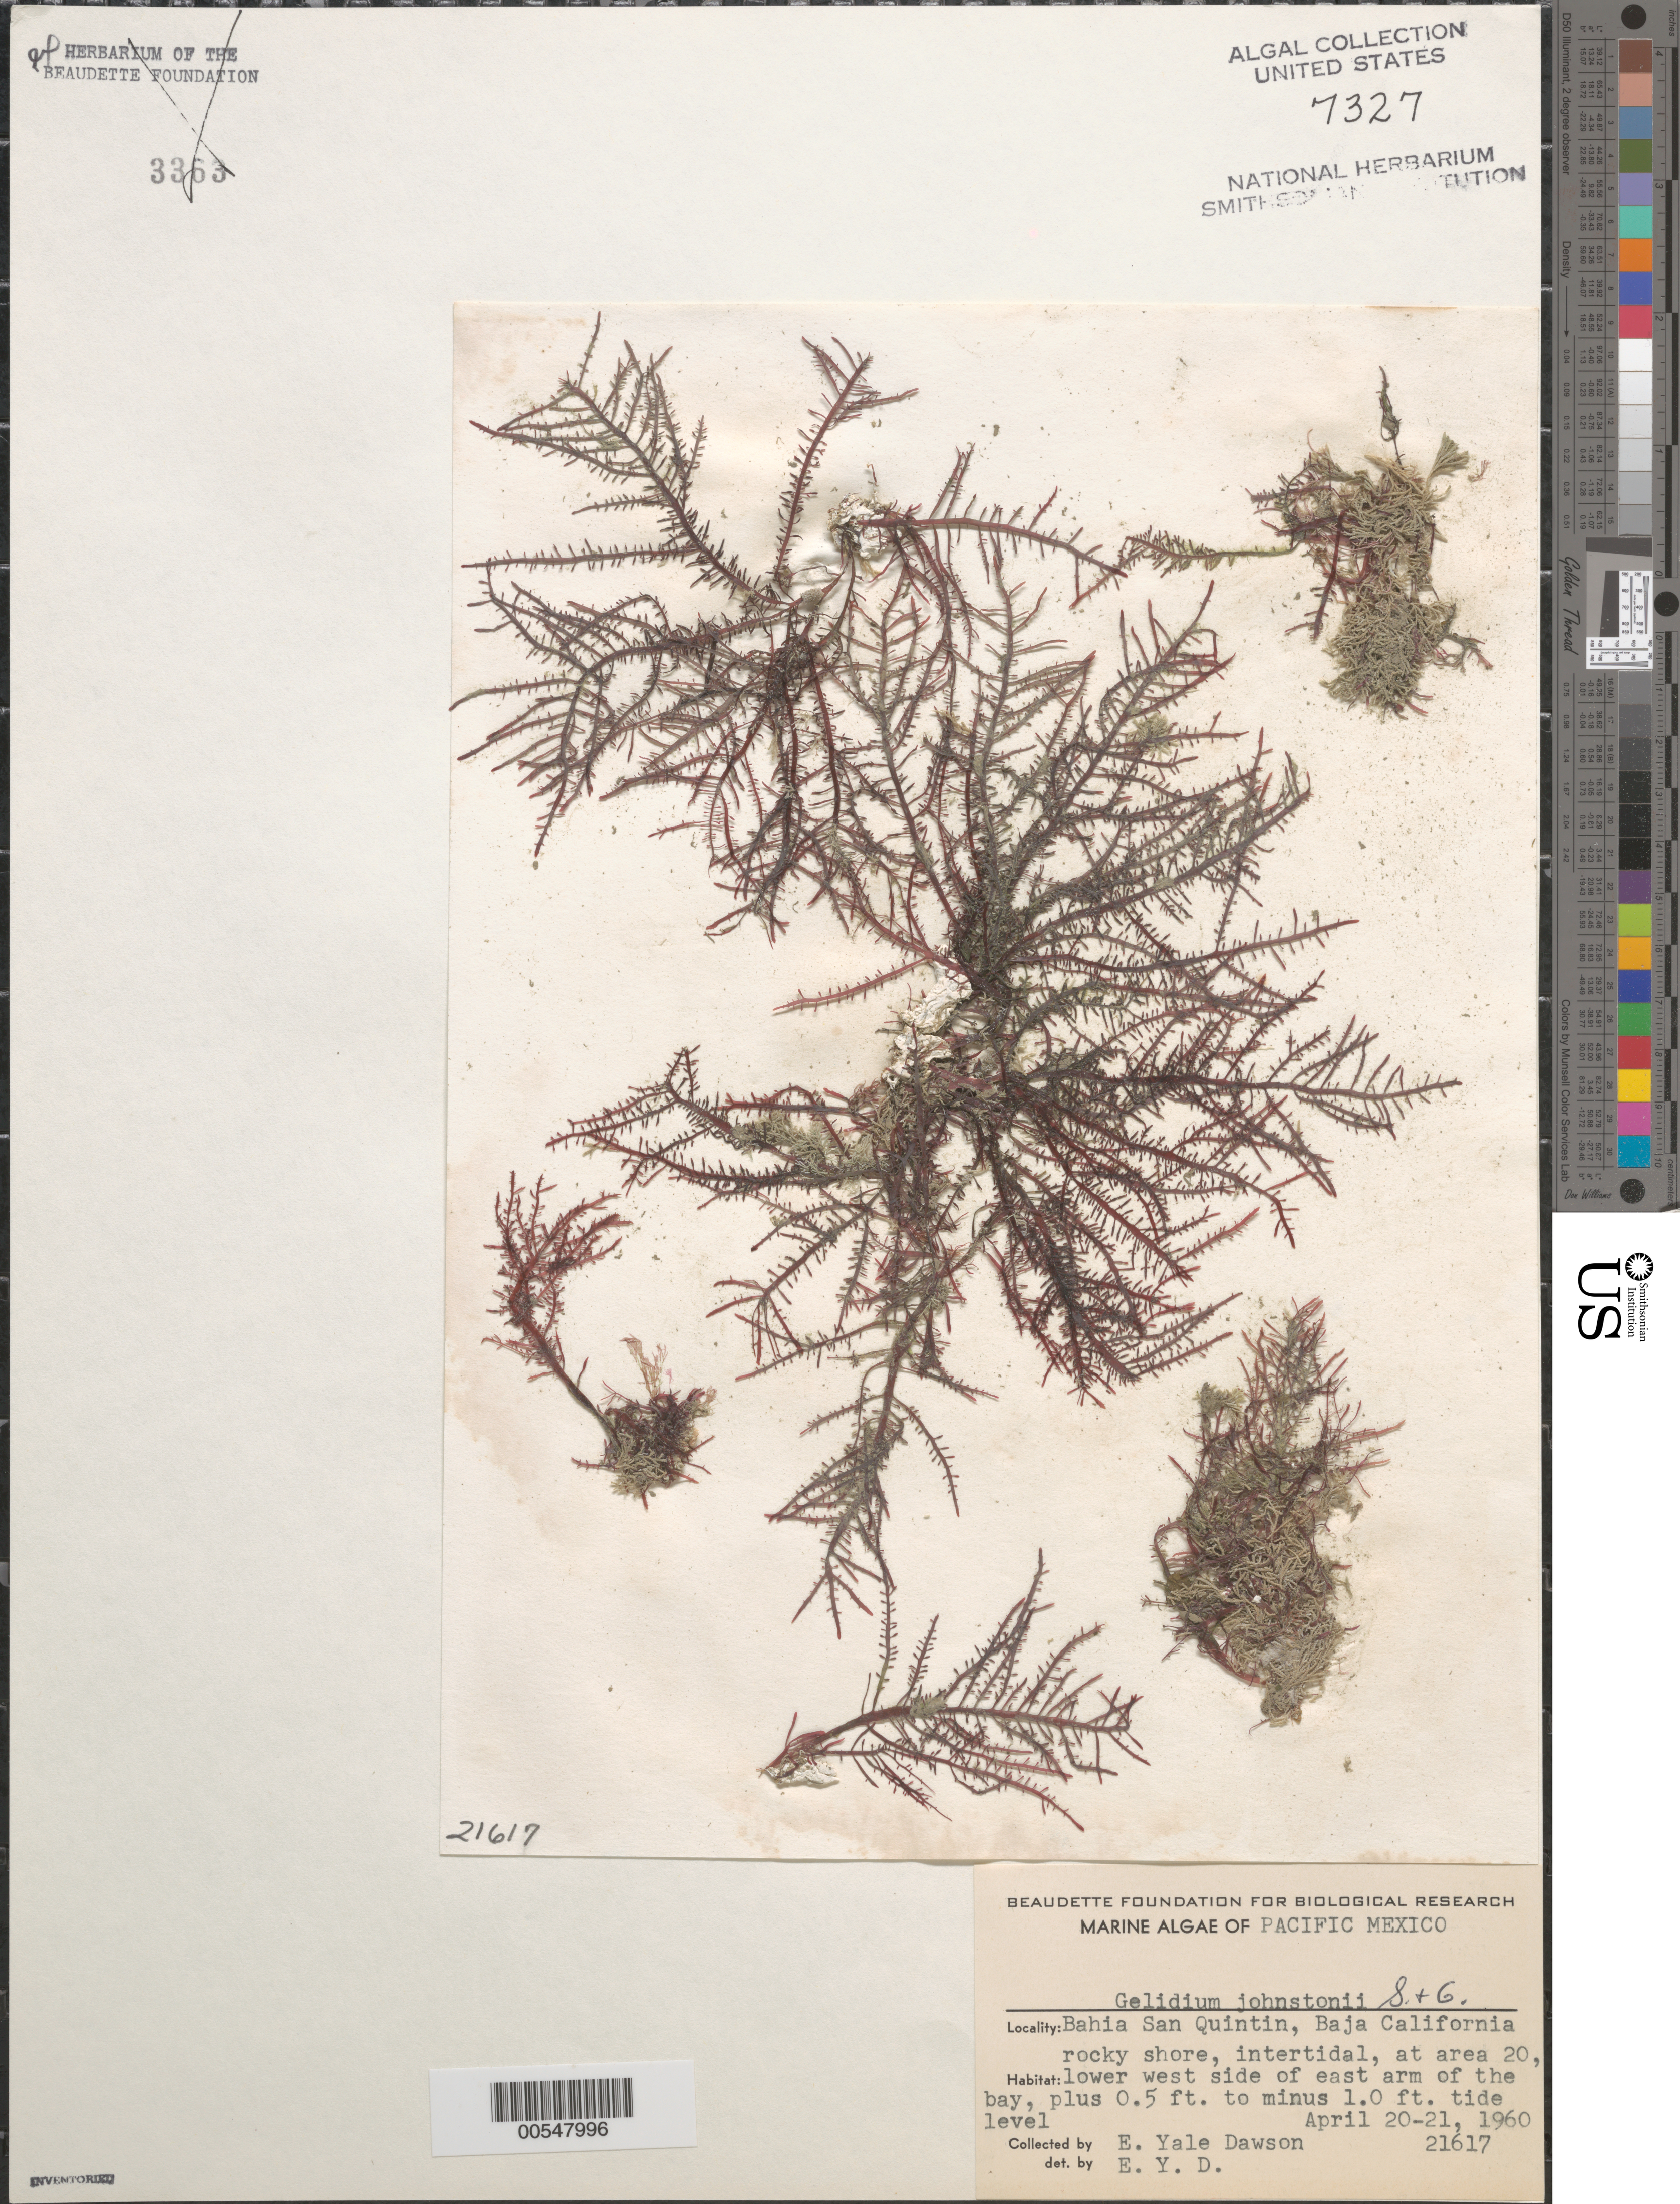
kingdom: Plantae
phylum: Rhodophyta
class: Florideophyceae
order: Gelidiales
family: Gelidiaceae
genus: Gelidium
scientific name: Gelidium johnstonii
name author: Setchell & N.L. Gardner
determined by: Dawson, E. Y.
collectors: E. Y. Dawson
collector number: EYD 21617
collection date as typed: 20 Apr 1960 TO 21 Apr 1960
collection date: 1960-04-20/1960-04-21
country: Mexico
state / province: Baja California Norte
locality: Bahia San Quintin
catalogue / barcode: US 7327